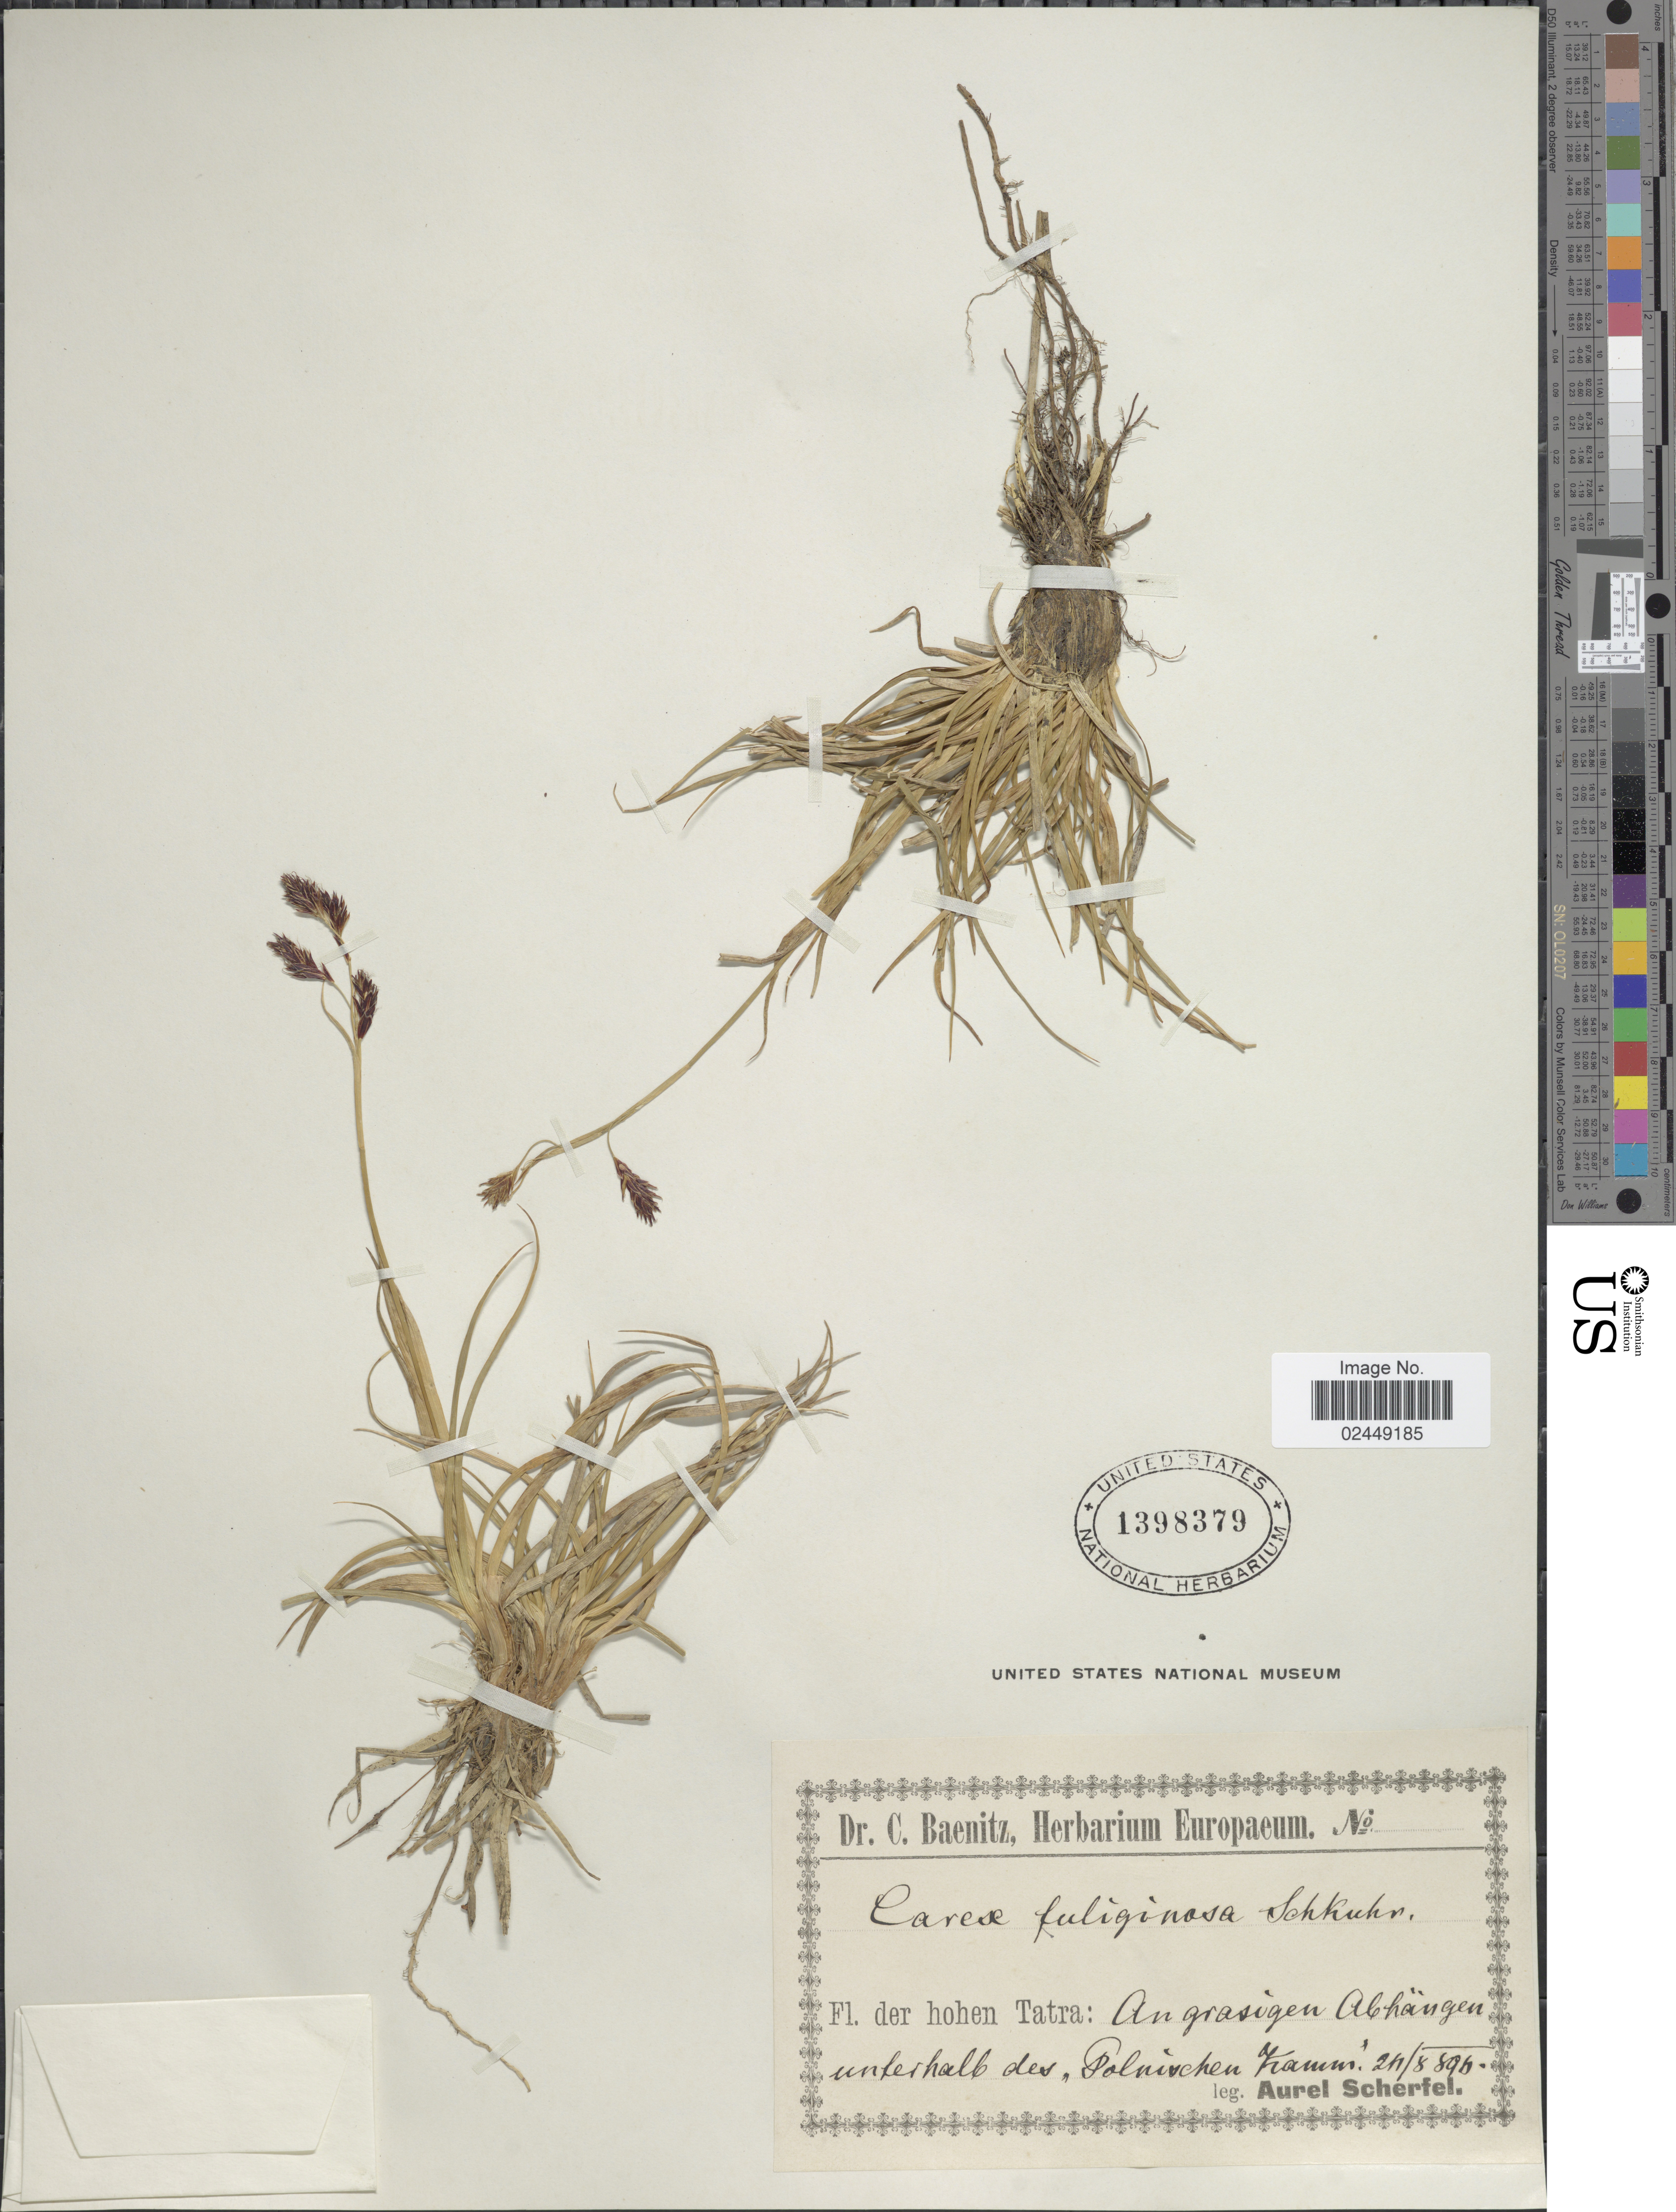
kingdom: Plantae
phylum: Tracheophyta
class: Liliopsida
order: Poales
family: Cyperaceae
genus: Carex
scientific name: Carex fuliginosa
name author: Schkuhr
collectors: A. Scherfel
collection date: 1896-08-24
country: Czechia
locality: Der hohen Tatra: An grasigen Abhängen unterhalb der ,,Polnischen Kammi'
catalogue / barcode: US 1398379